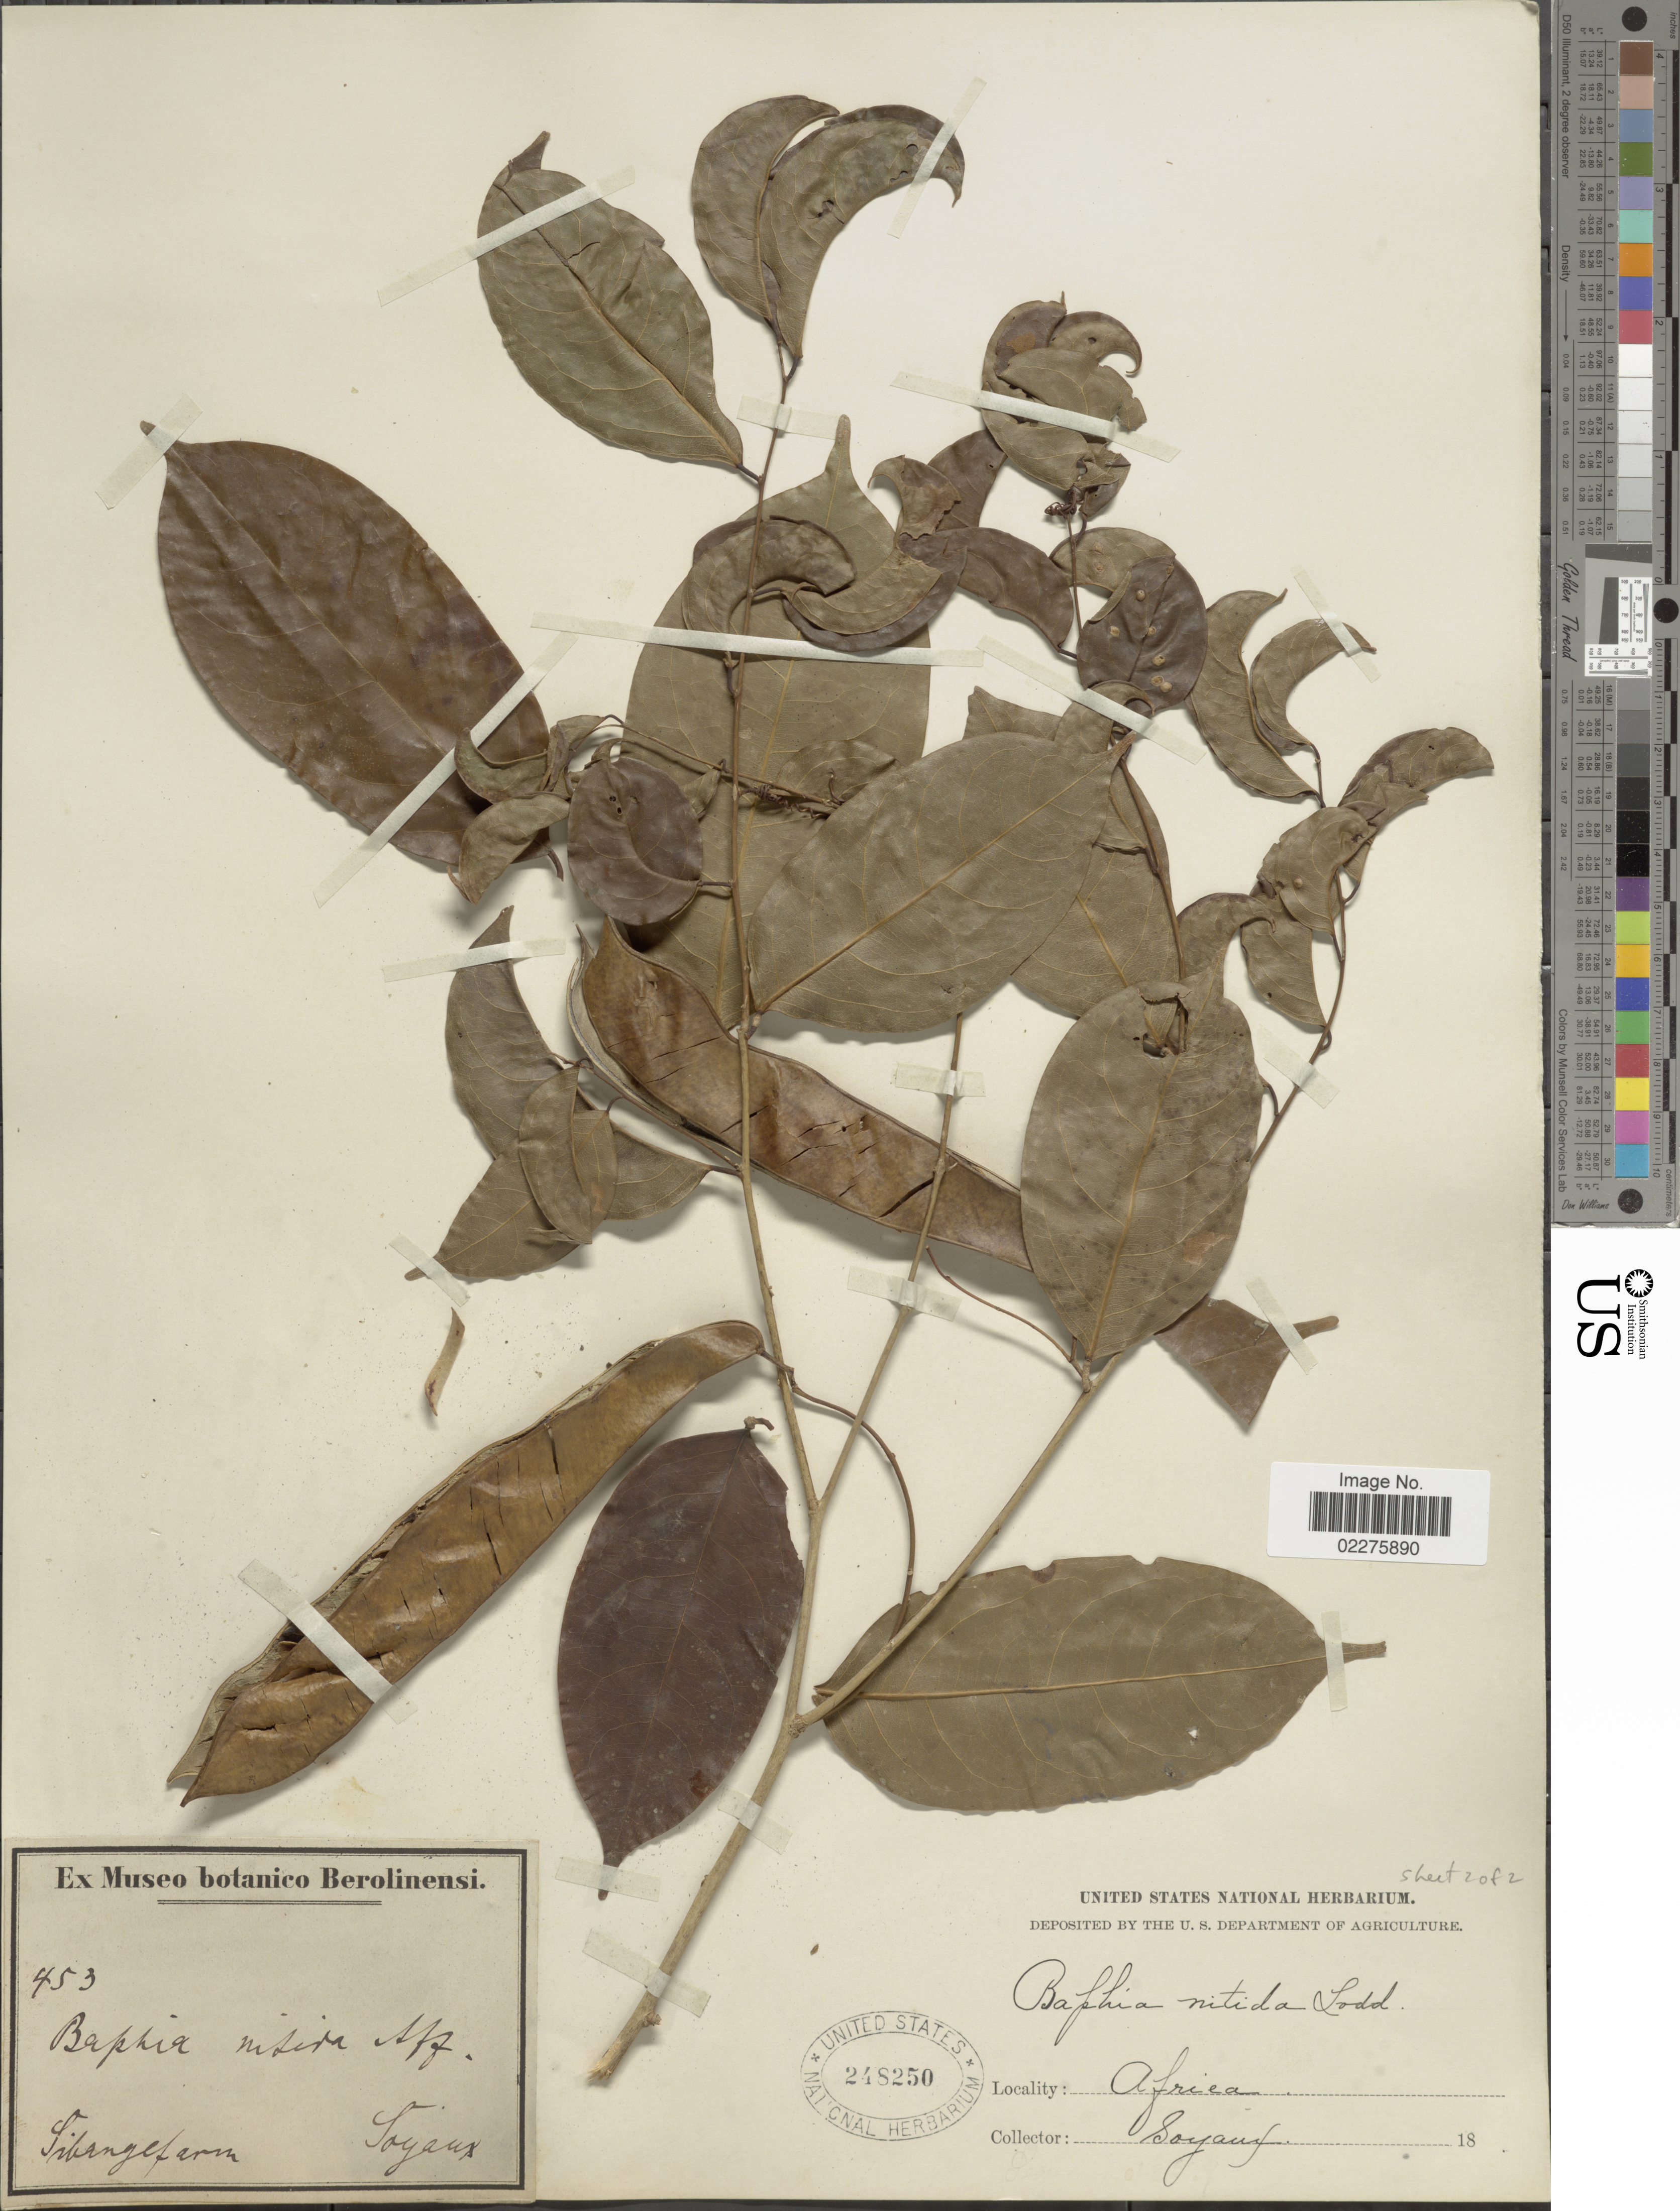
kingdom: Plantae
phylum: Tracheophyta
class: Magnoliopsida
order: Fabales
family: Fabaceae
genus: Baphia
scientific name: Baphia nitida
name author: Lodd.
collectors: -. Soyaux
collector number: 453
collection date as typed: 18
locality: Afrika, Sibangefarm [interpreted]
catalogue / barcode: US 248250